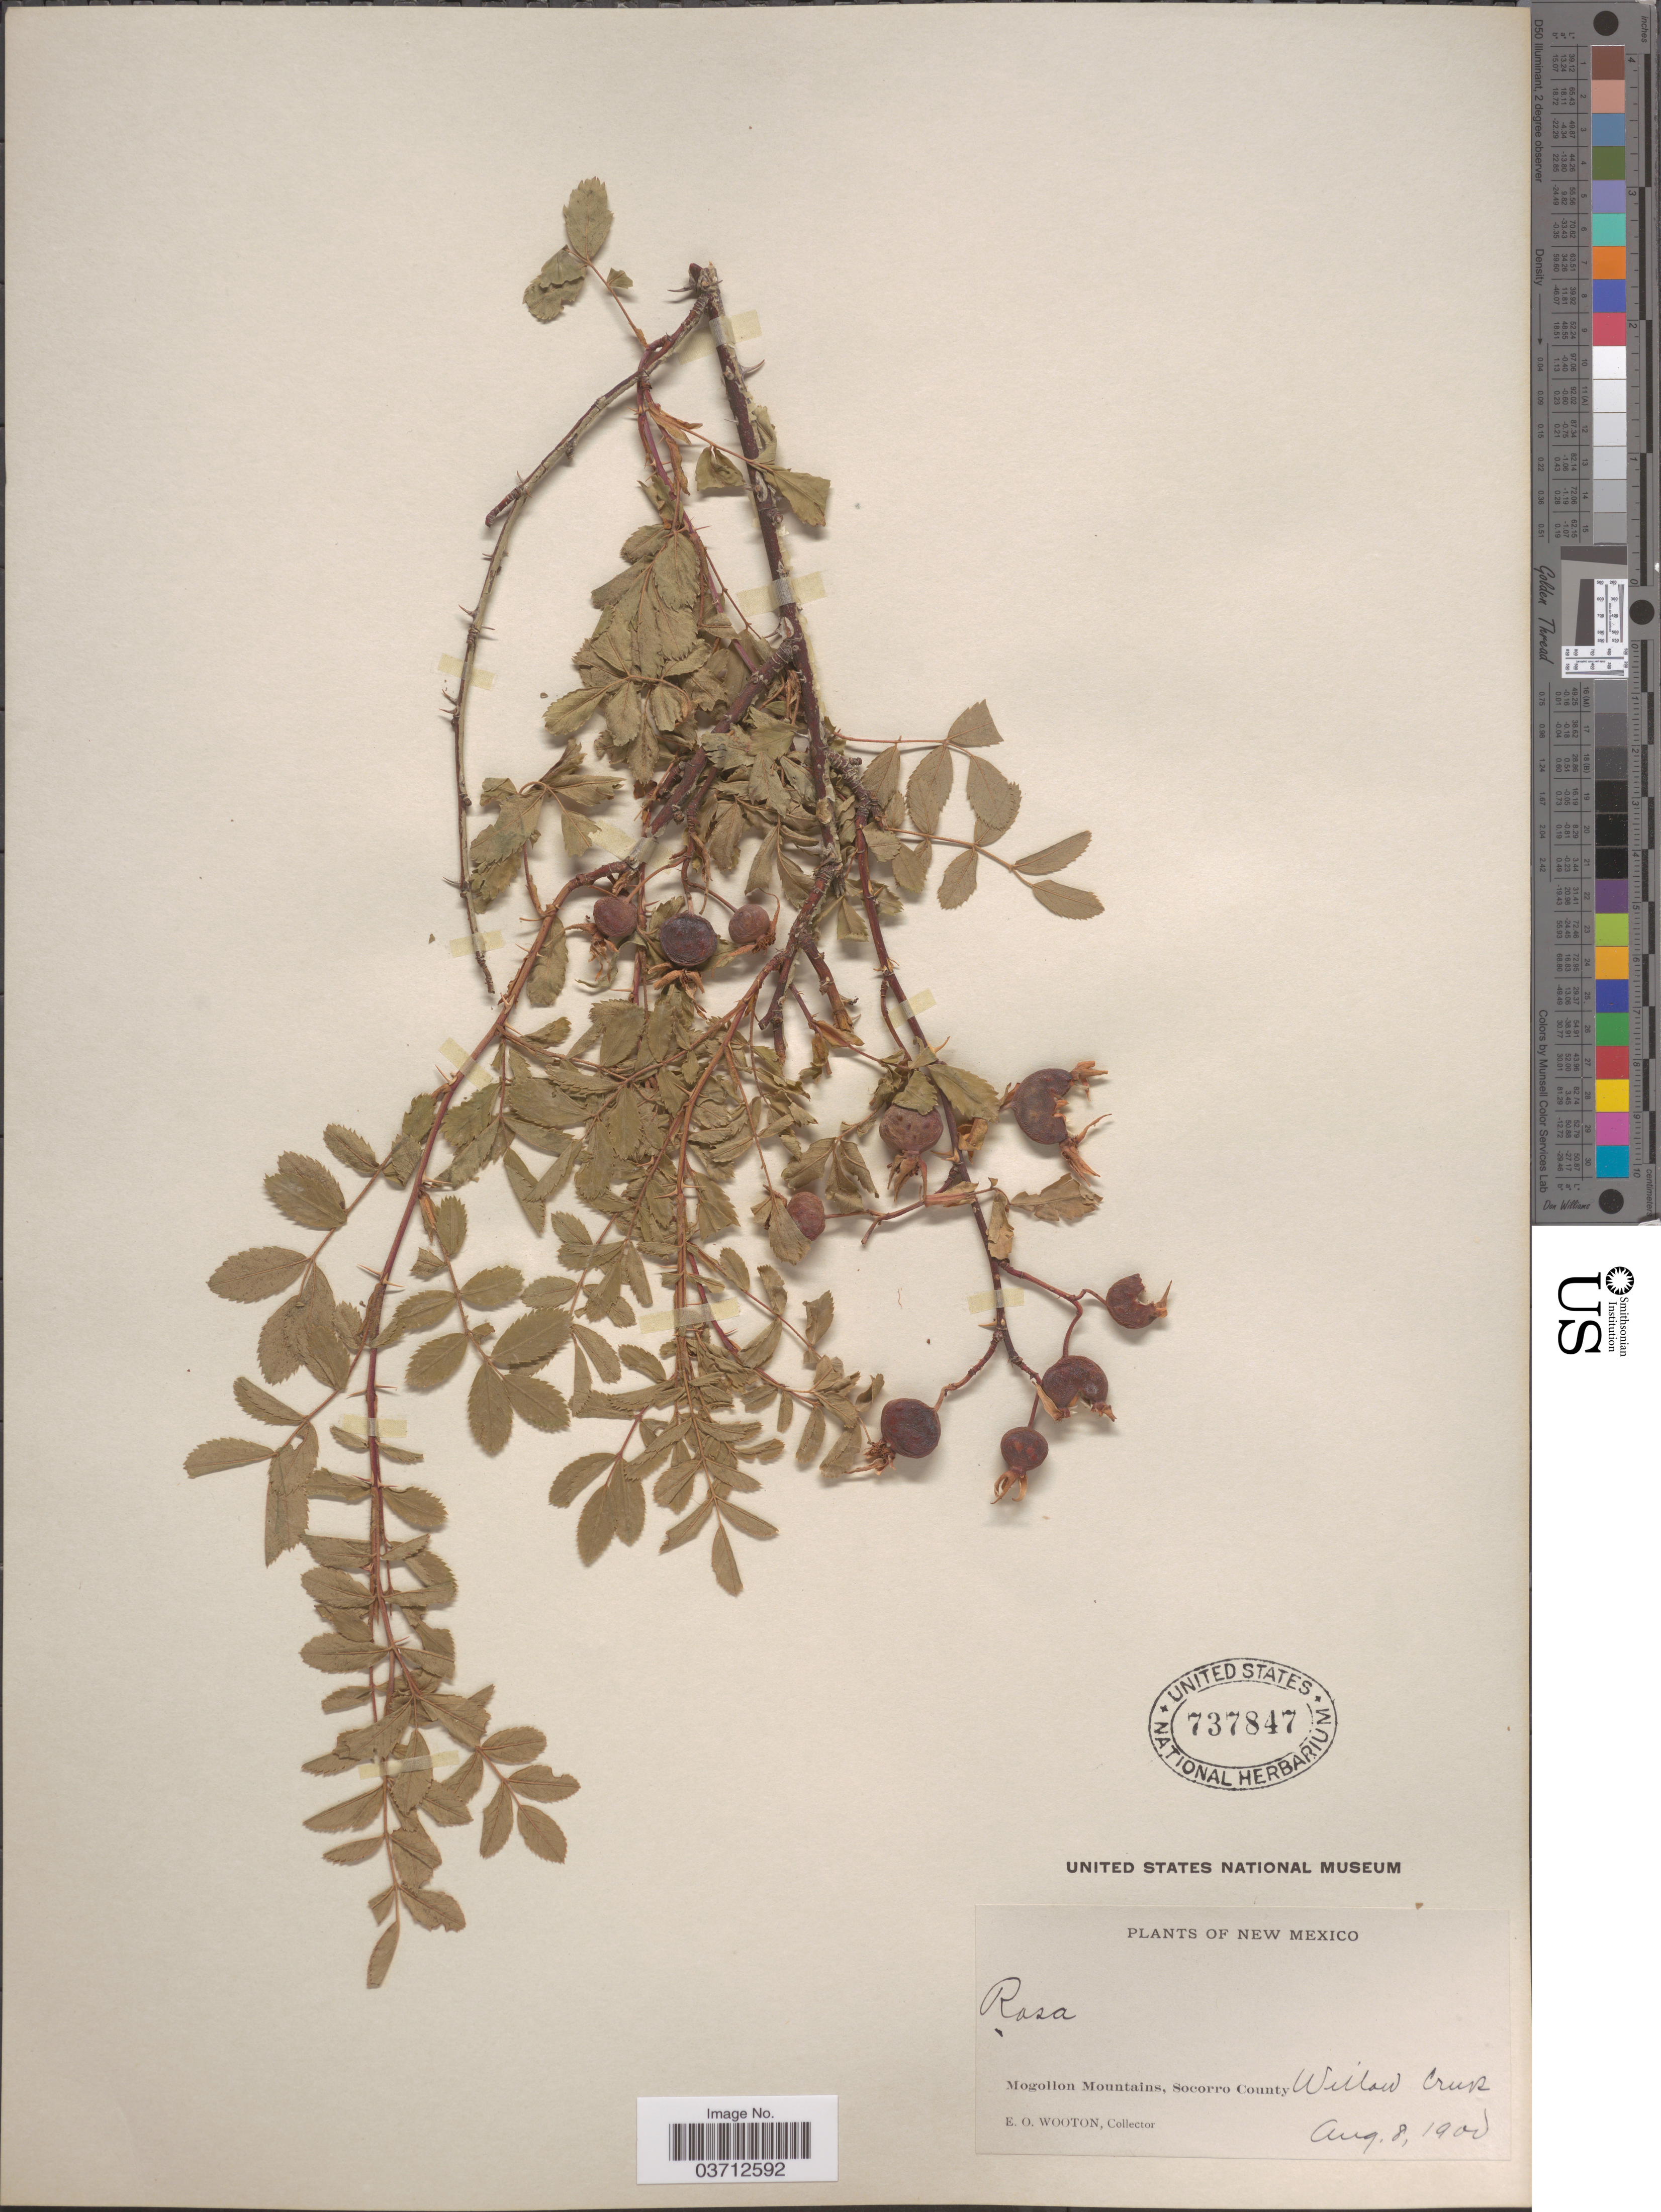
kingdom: Plantae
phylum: Tracheophyta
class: Magnoliopsida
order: Rosales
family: Rosaceae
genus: Rosa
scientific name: Rosa sp.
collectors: E. O. Wooton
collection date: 1900-08-08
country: United States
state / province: New Mexico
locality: Mogollon Mountains, Socorro County. Willow Creek.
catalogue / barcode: US 737847